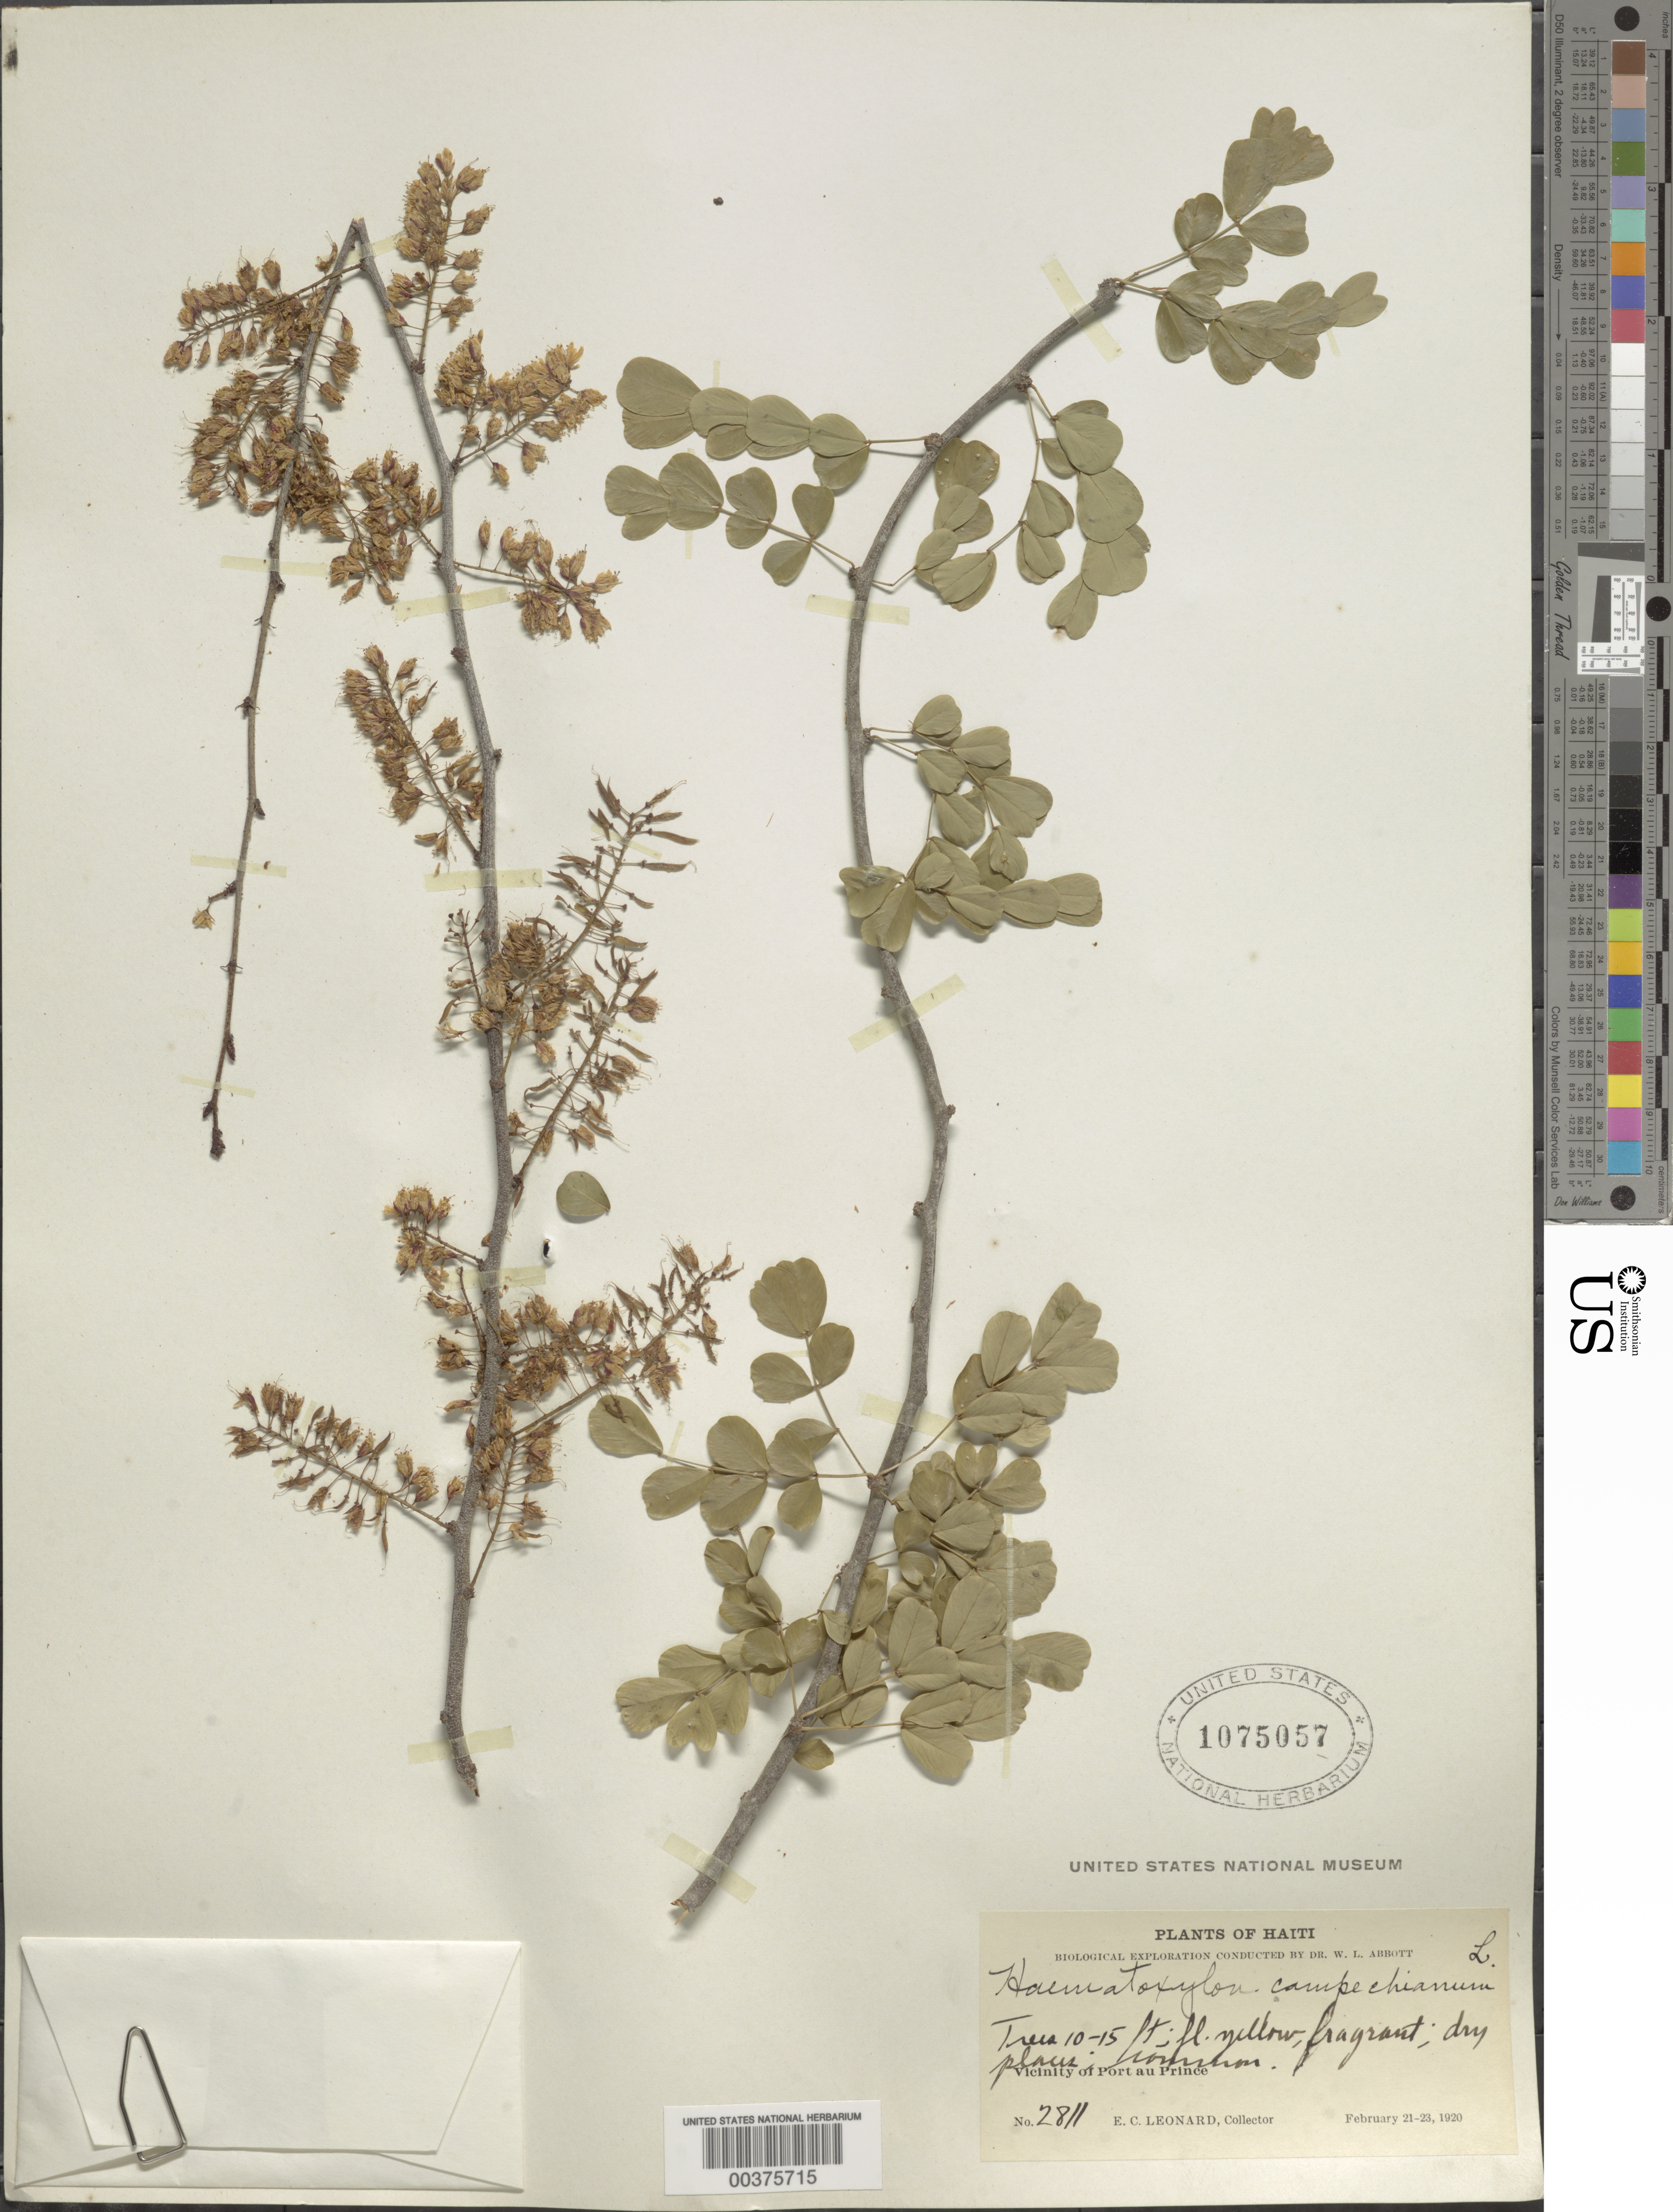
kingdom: Plantae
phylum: Tracheophyta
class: Magnoliopsida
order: Fabales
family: Fabaceae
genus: Haematoxylum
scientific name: Haematoxylum campechianum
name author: L.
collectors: E. C. Leonard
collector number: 2811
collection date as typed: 21 Feb 1920 to 23 Feb 1920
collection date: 1920-02-21/1920-02-23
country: Haiti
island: Hispaniola Island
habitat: Dry places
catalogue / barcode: US 1075057